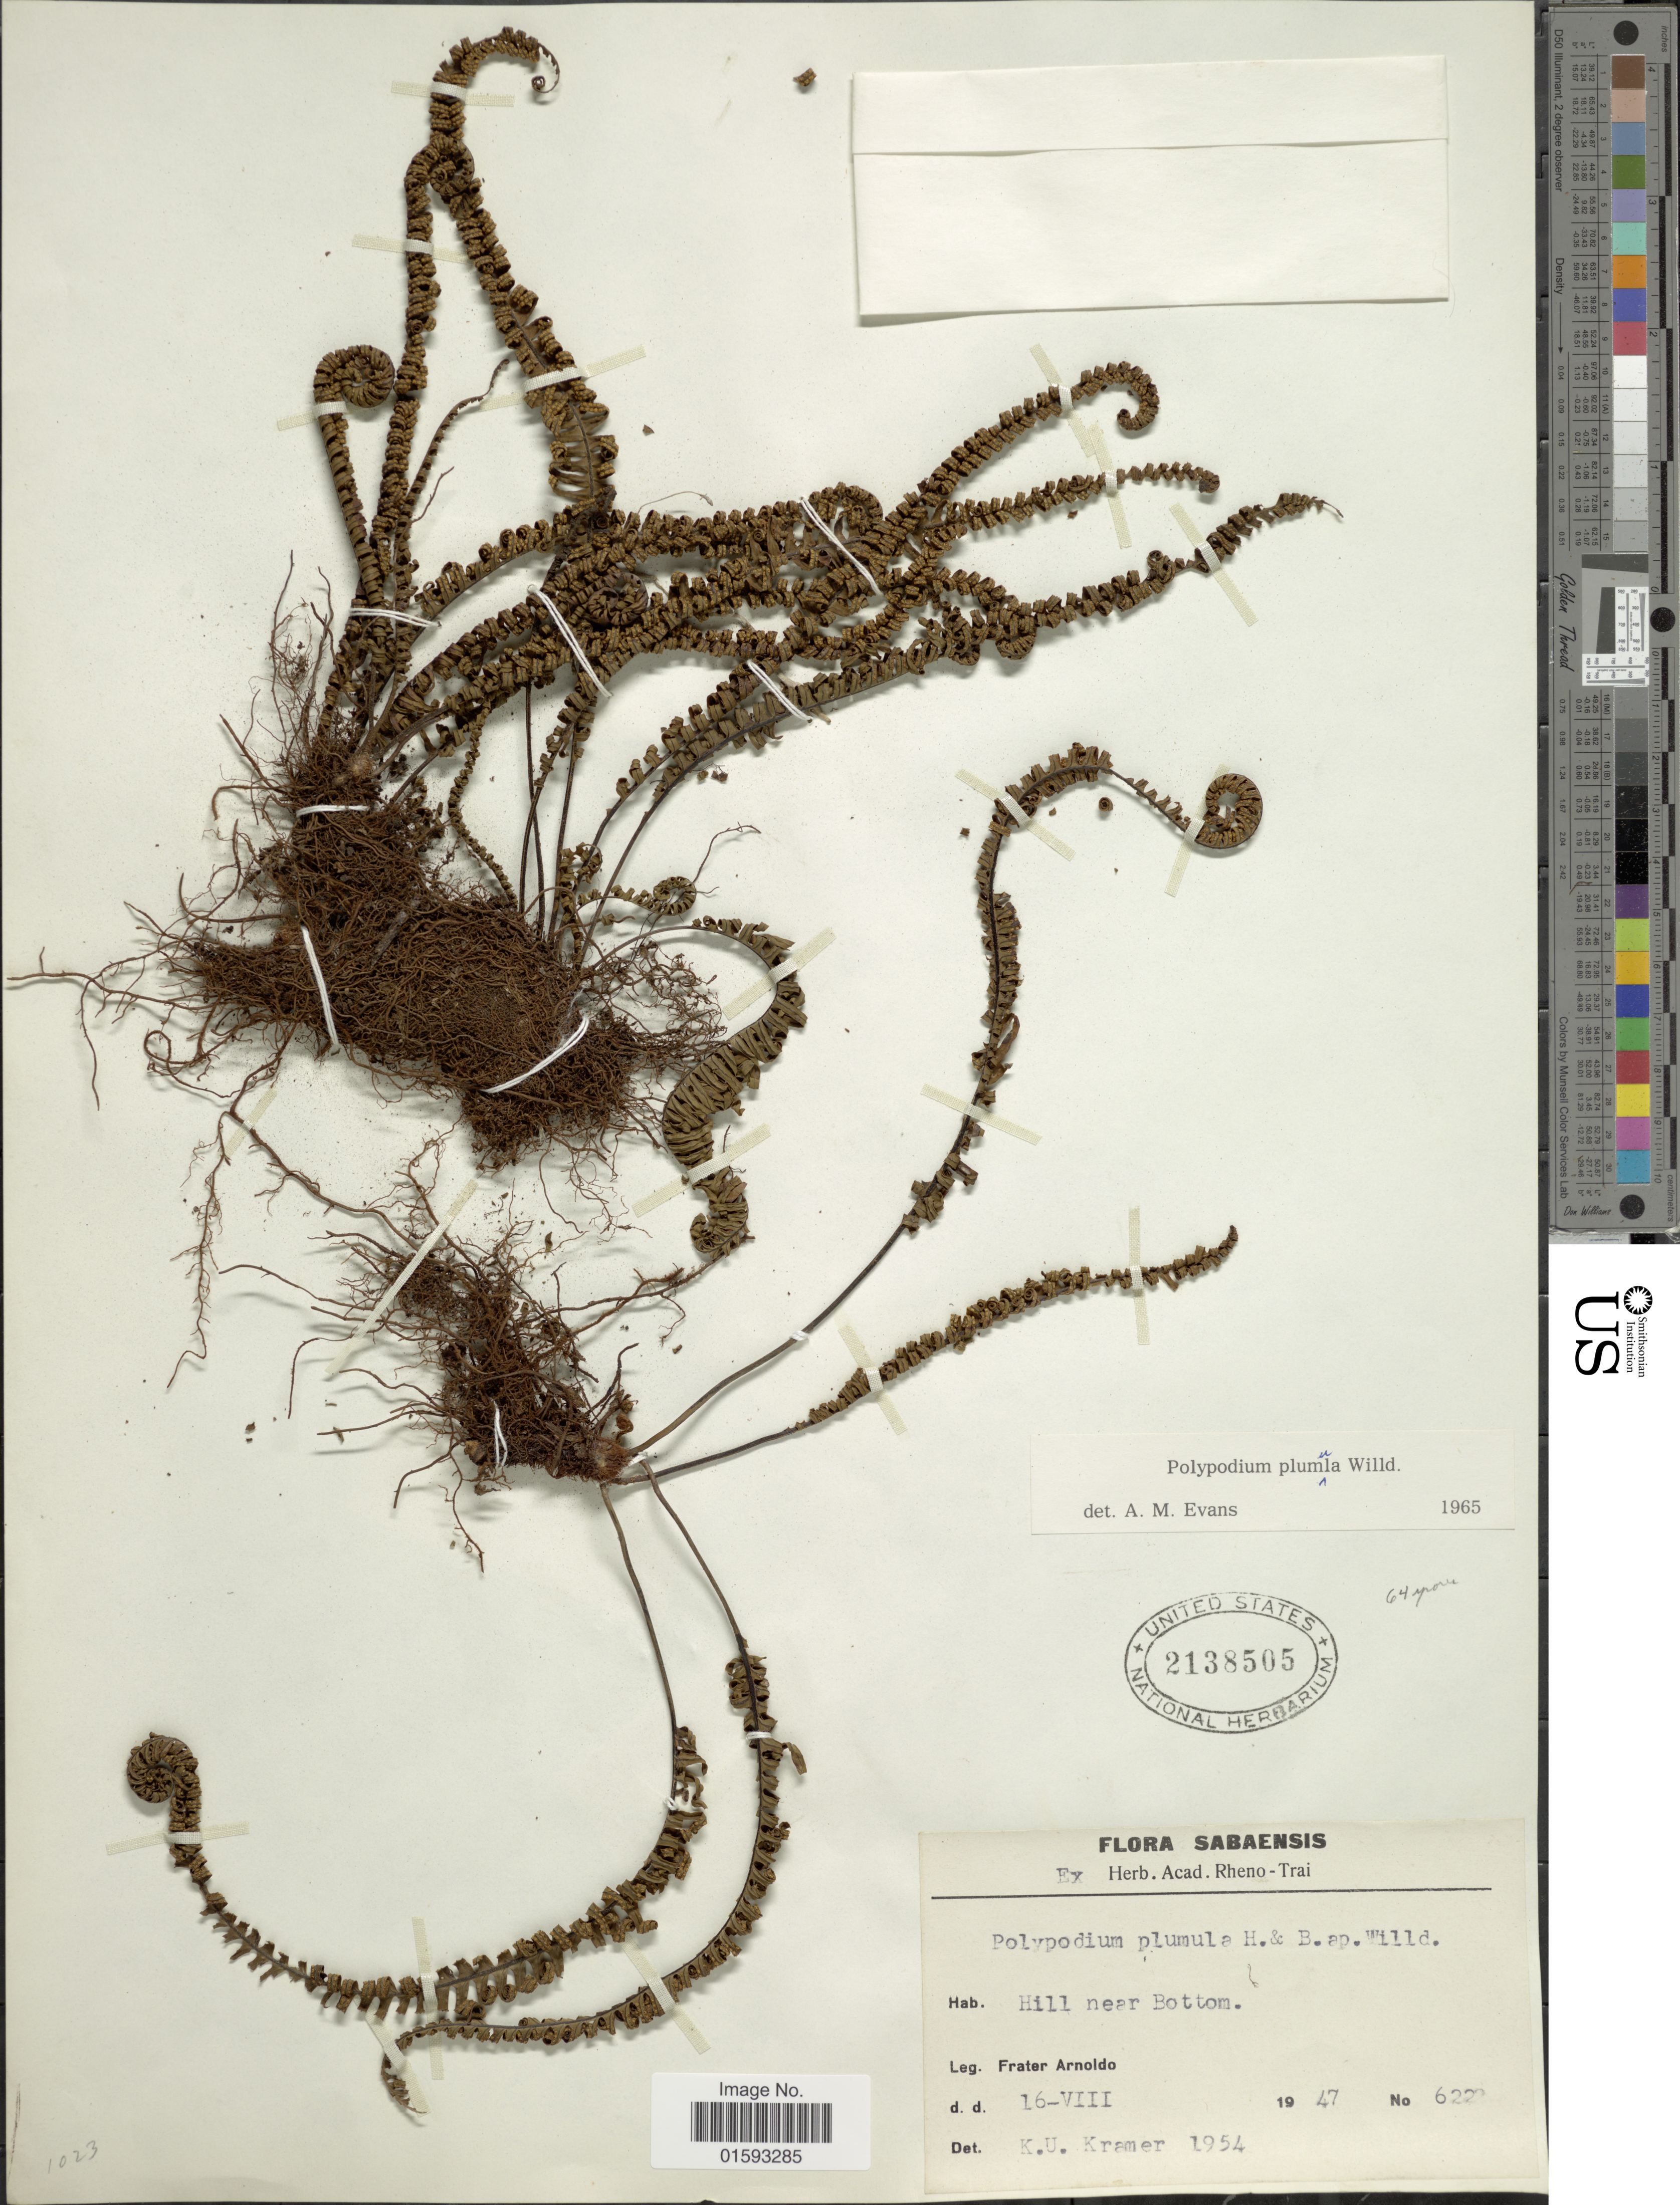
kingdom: Plantae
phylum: Tracheophyta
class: Polypodiopsida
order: Polypodiales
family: Polypodiaceae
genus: Pecluma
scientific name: Pecluma plumula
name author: (Humb. & Bonpl. ex Willd.) M.G. Price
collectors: N. Arnoldo-Broeders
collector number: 6222*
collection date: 1947-08-16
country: Netherlands Antilles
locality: Sabaensis, Hill near Bottom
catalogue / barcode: US 2138505